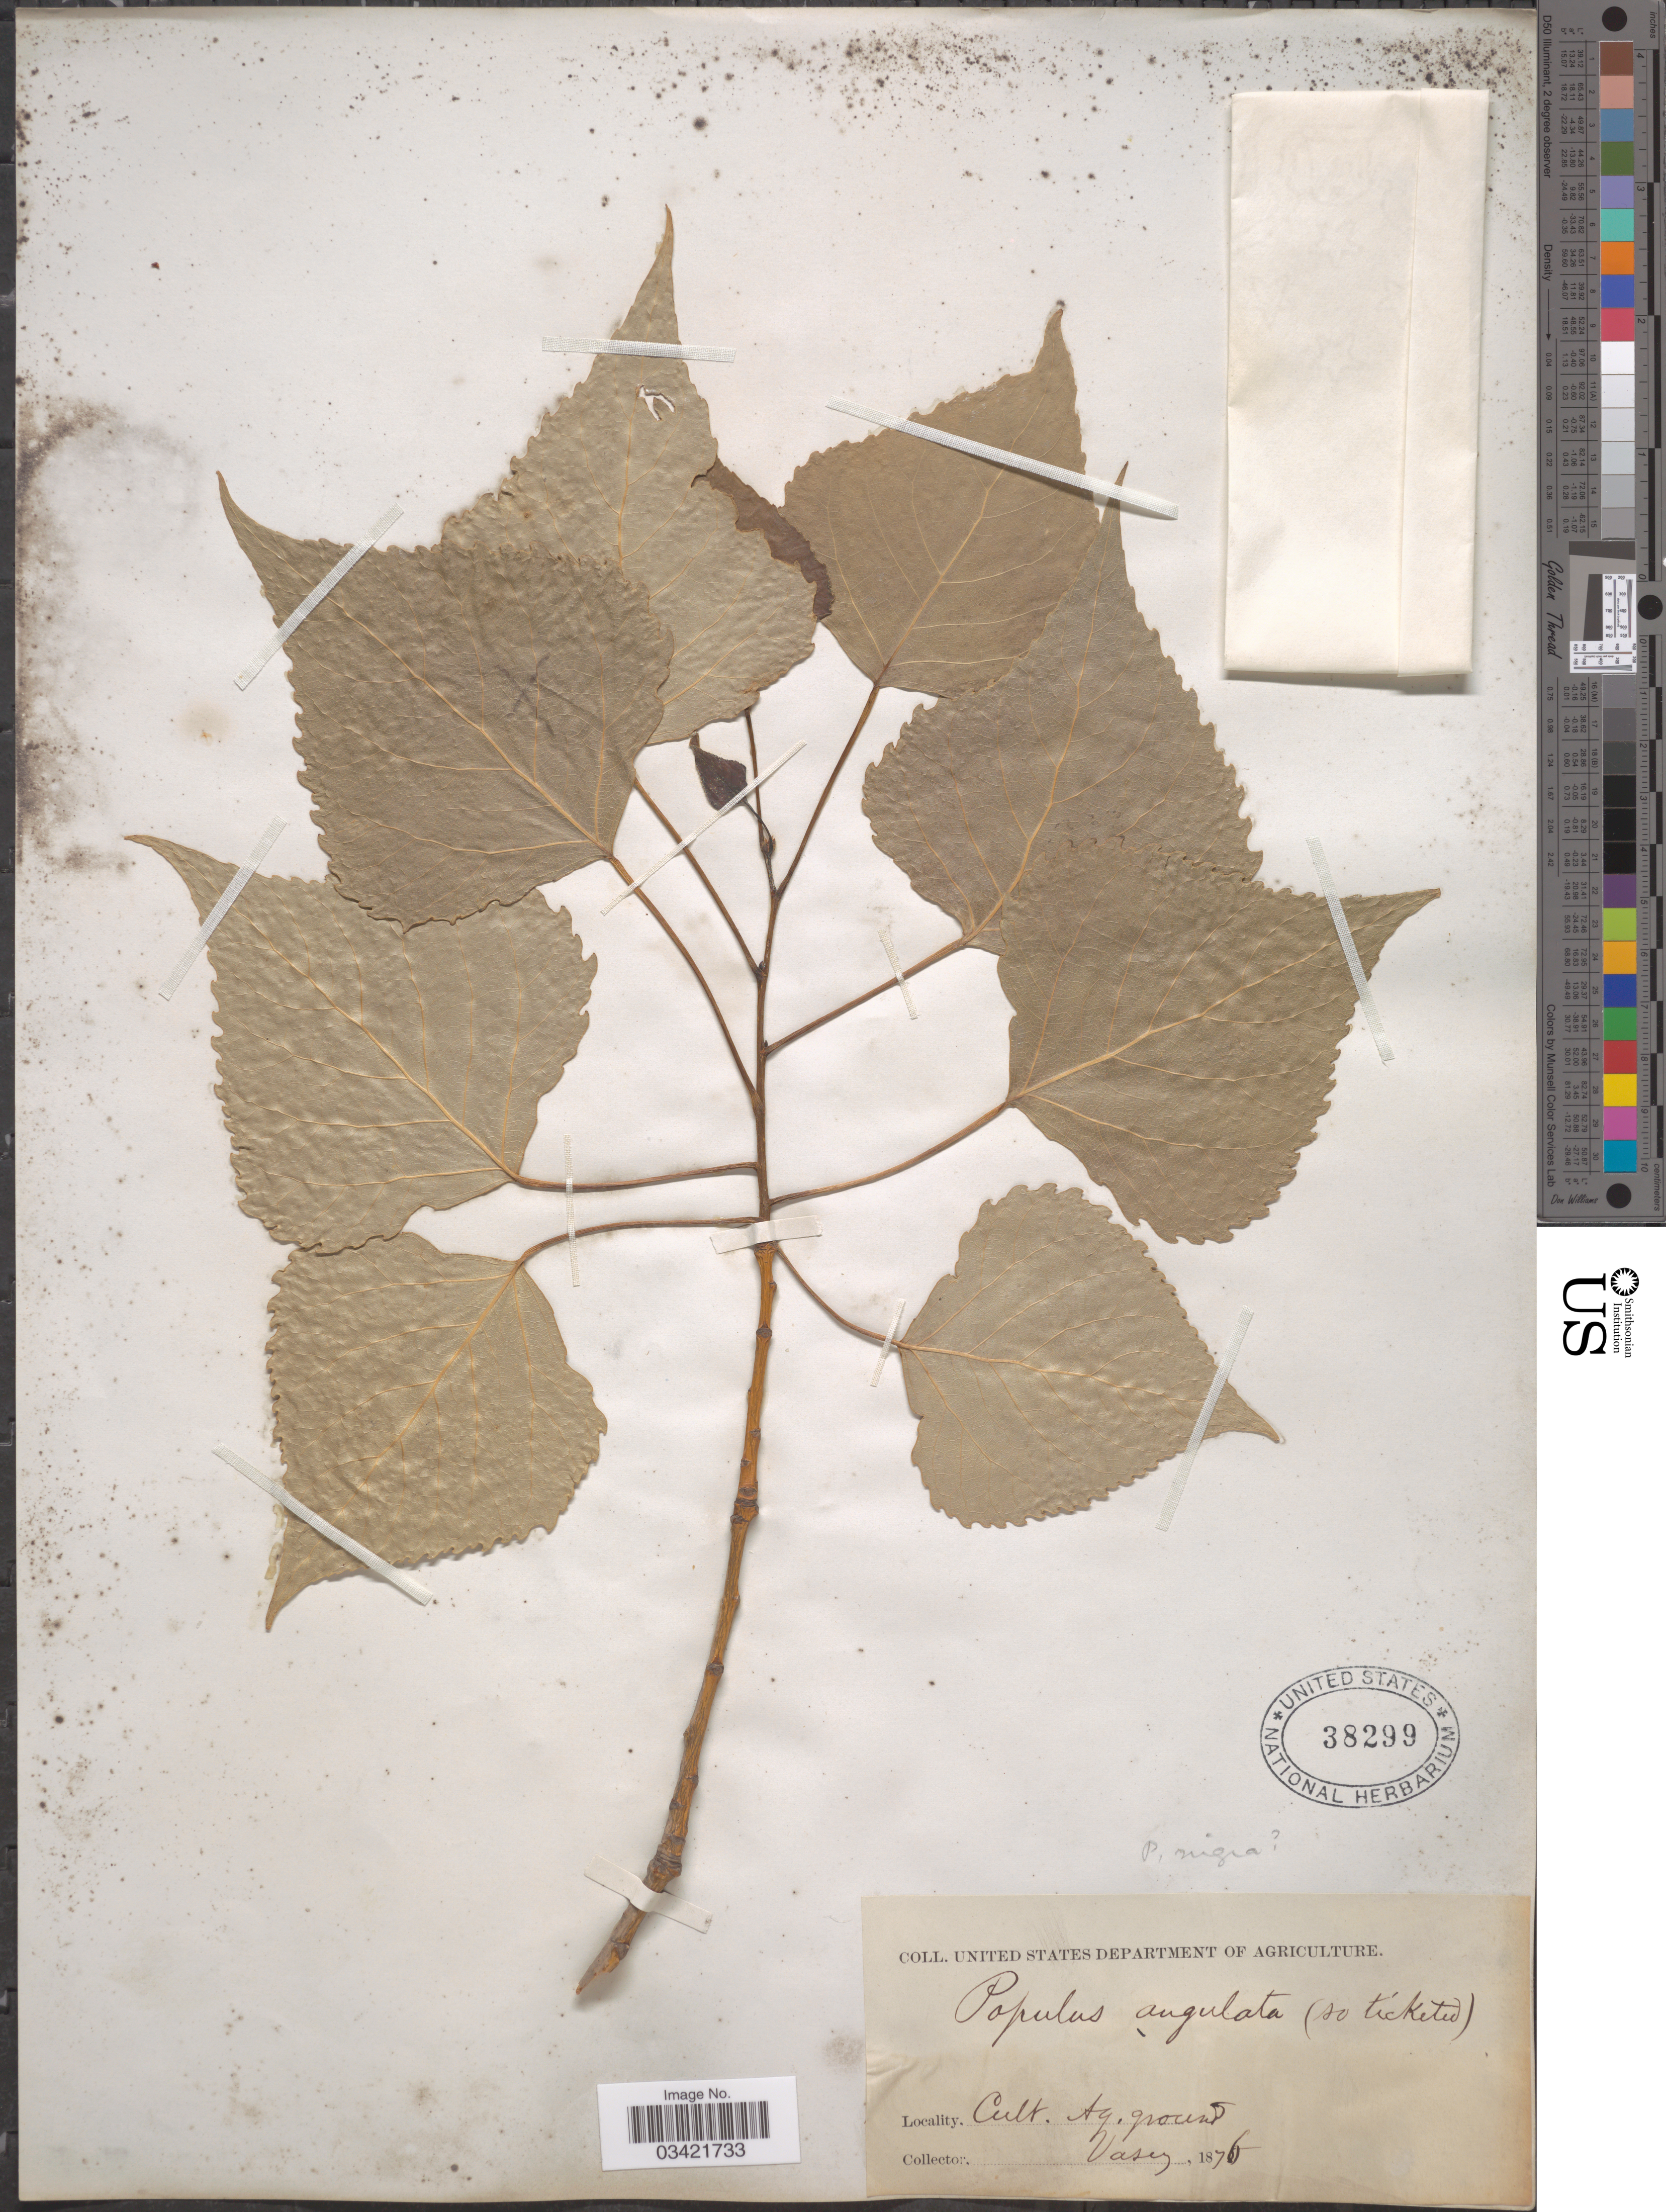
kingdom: Plantae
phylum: Tracheophyta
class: Magnoliopsida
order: Malpighiales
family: Salicaceae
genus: Populus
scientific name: Populus canadensis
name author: Moench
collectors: Vasey, --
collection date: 1876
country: United States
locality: Cult. Ag. ground.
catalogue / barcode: US 38299